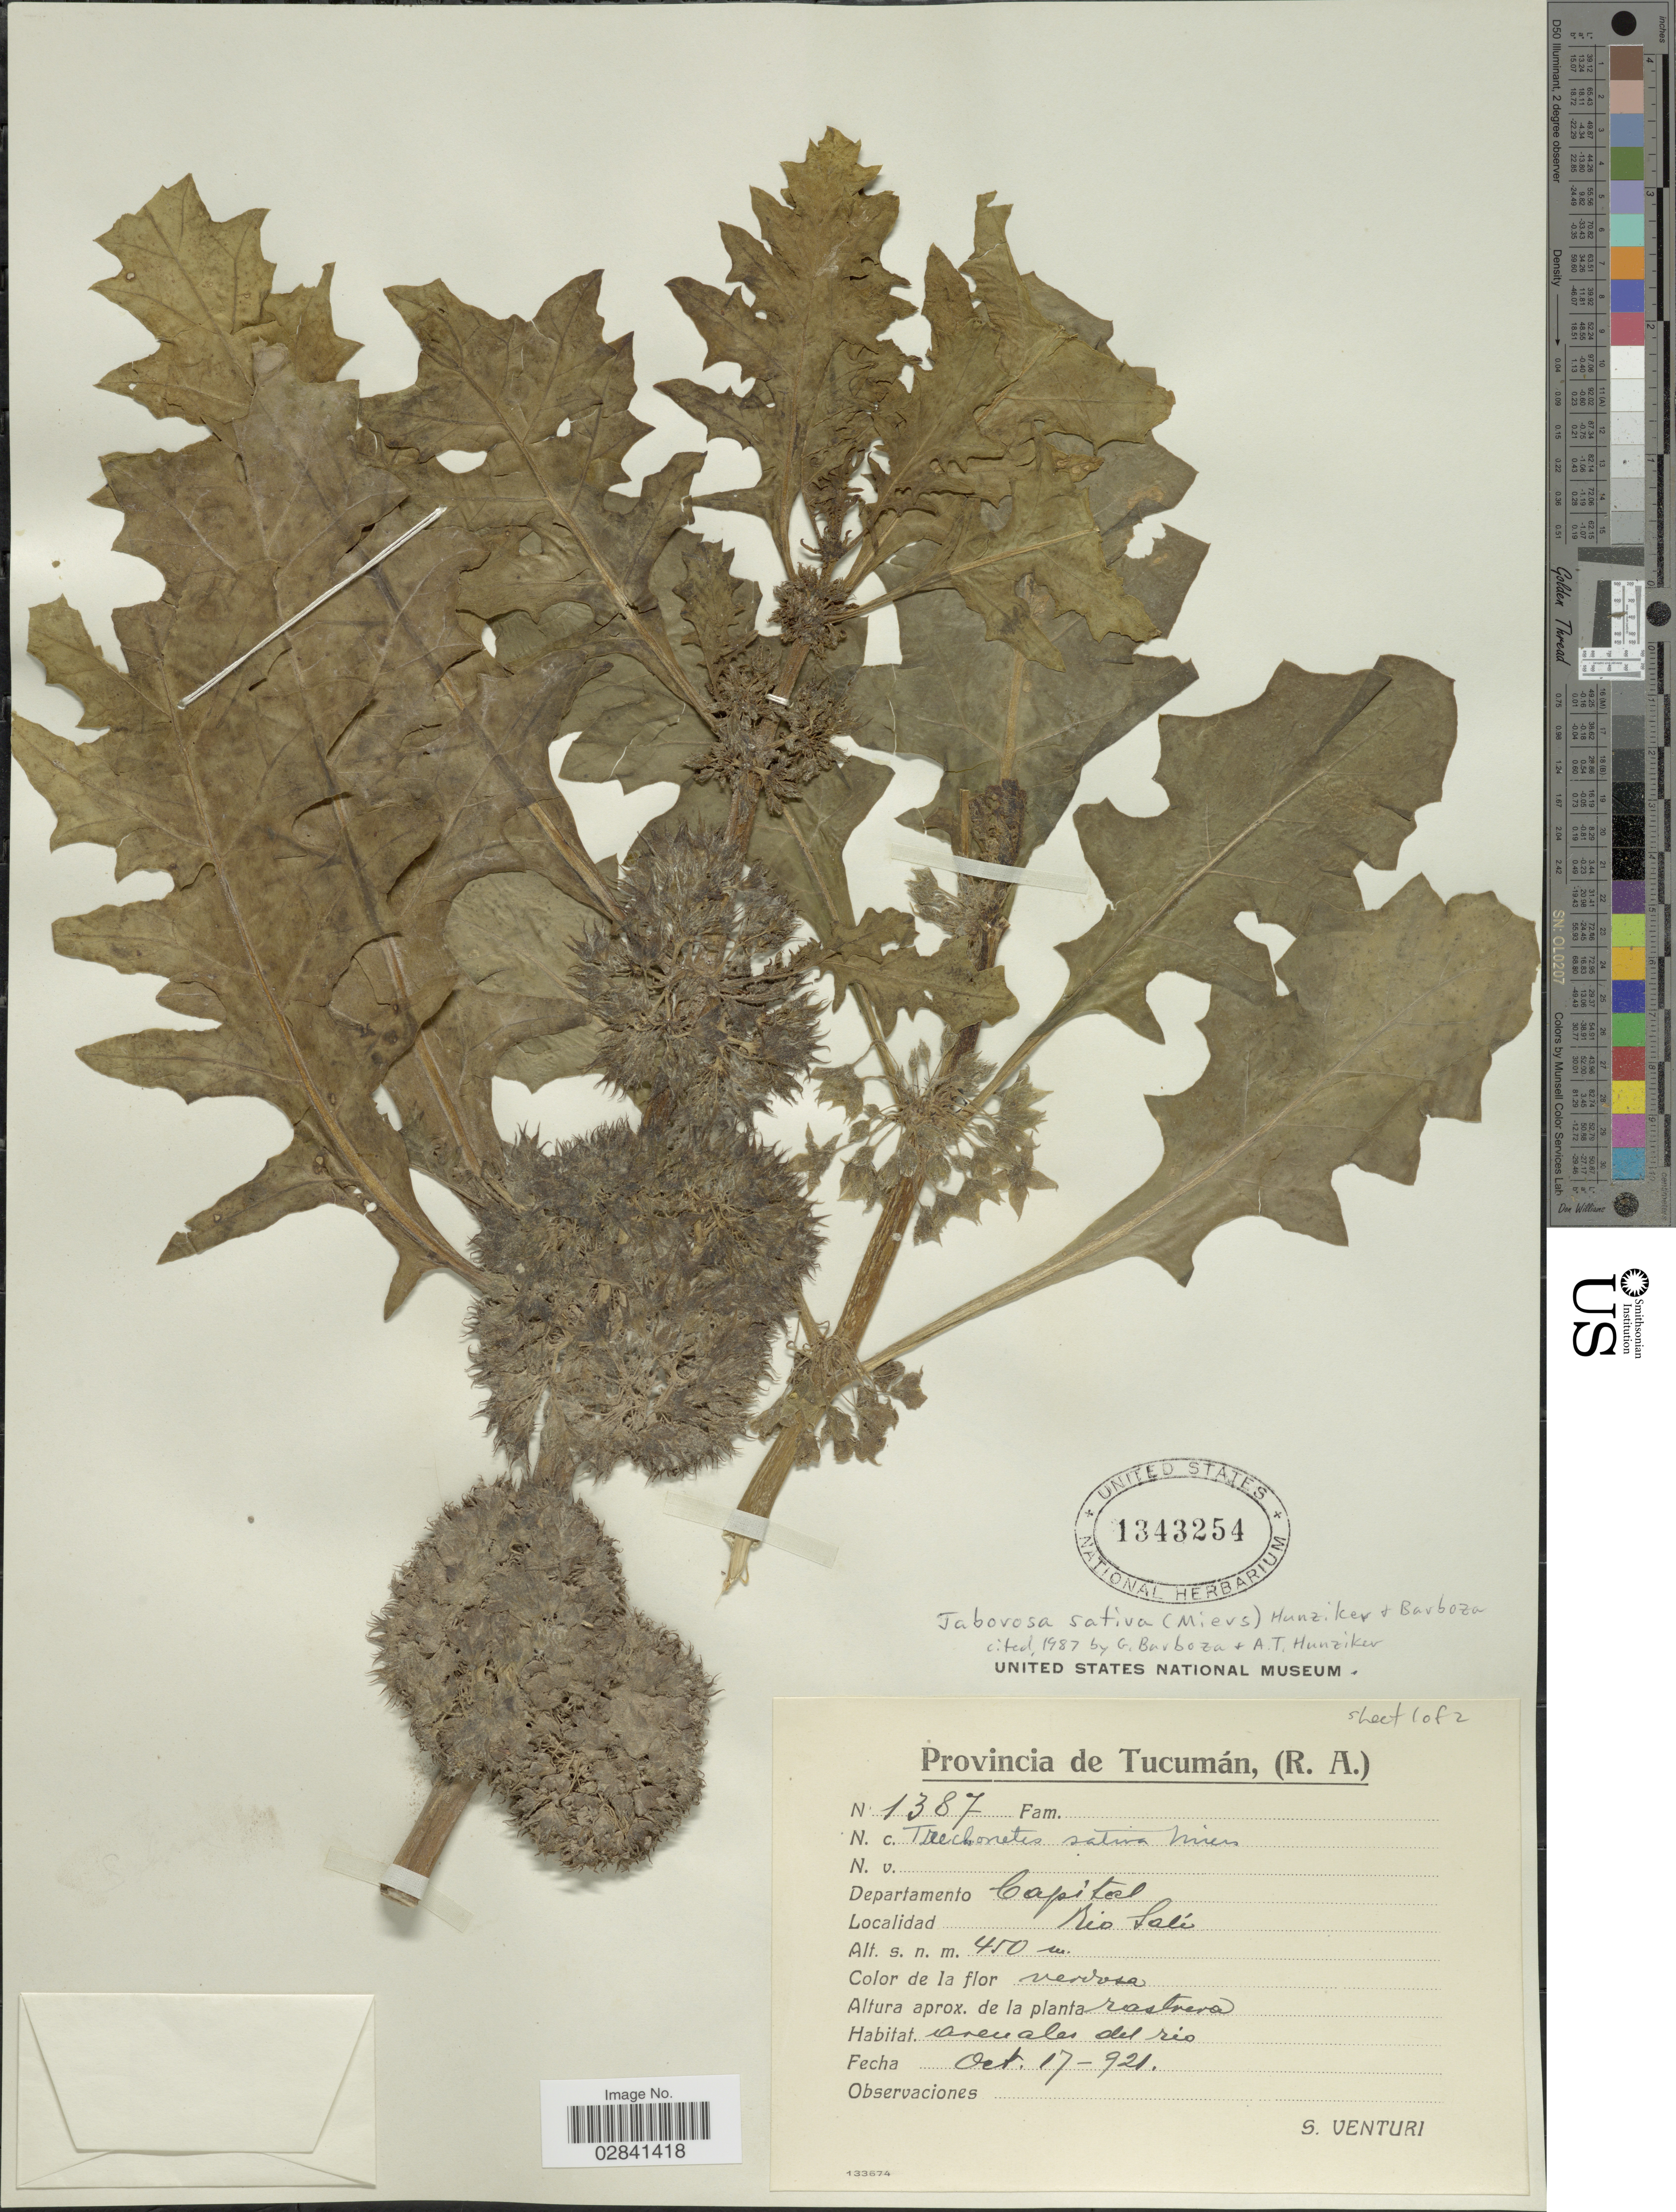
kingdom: Plantae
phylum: Tracheophyta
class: Magnoliopsida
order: Solanales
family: Solanaceae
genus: Jaborosa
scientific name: Jaborosa sativa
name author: (Miers) Hunz. & Barboza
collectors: S. Venturi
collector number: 1387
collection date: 1921-10-17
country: Argentina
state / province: Tucuman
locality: (R. A.) Departamento Capital. Rio Salé.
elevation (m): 450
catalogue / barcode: US 1343254